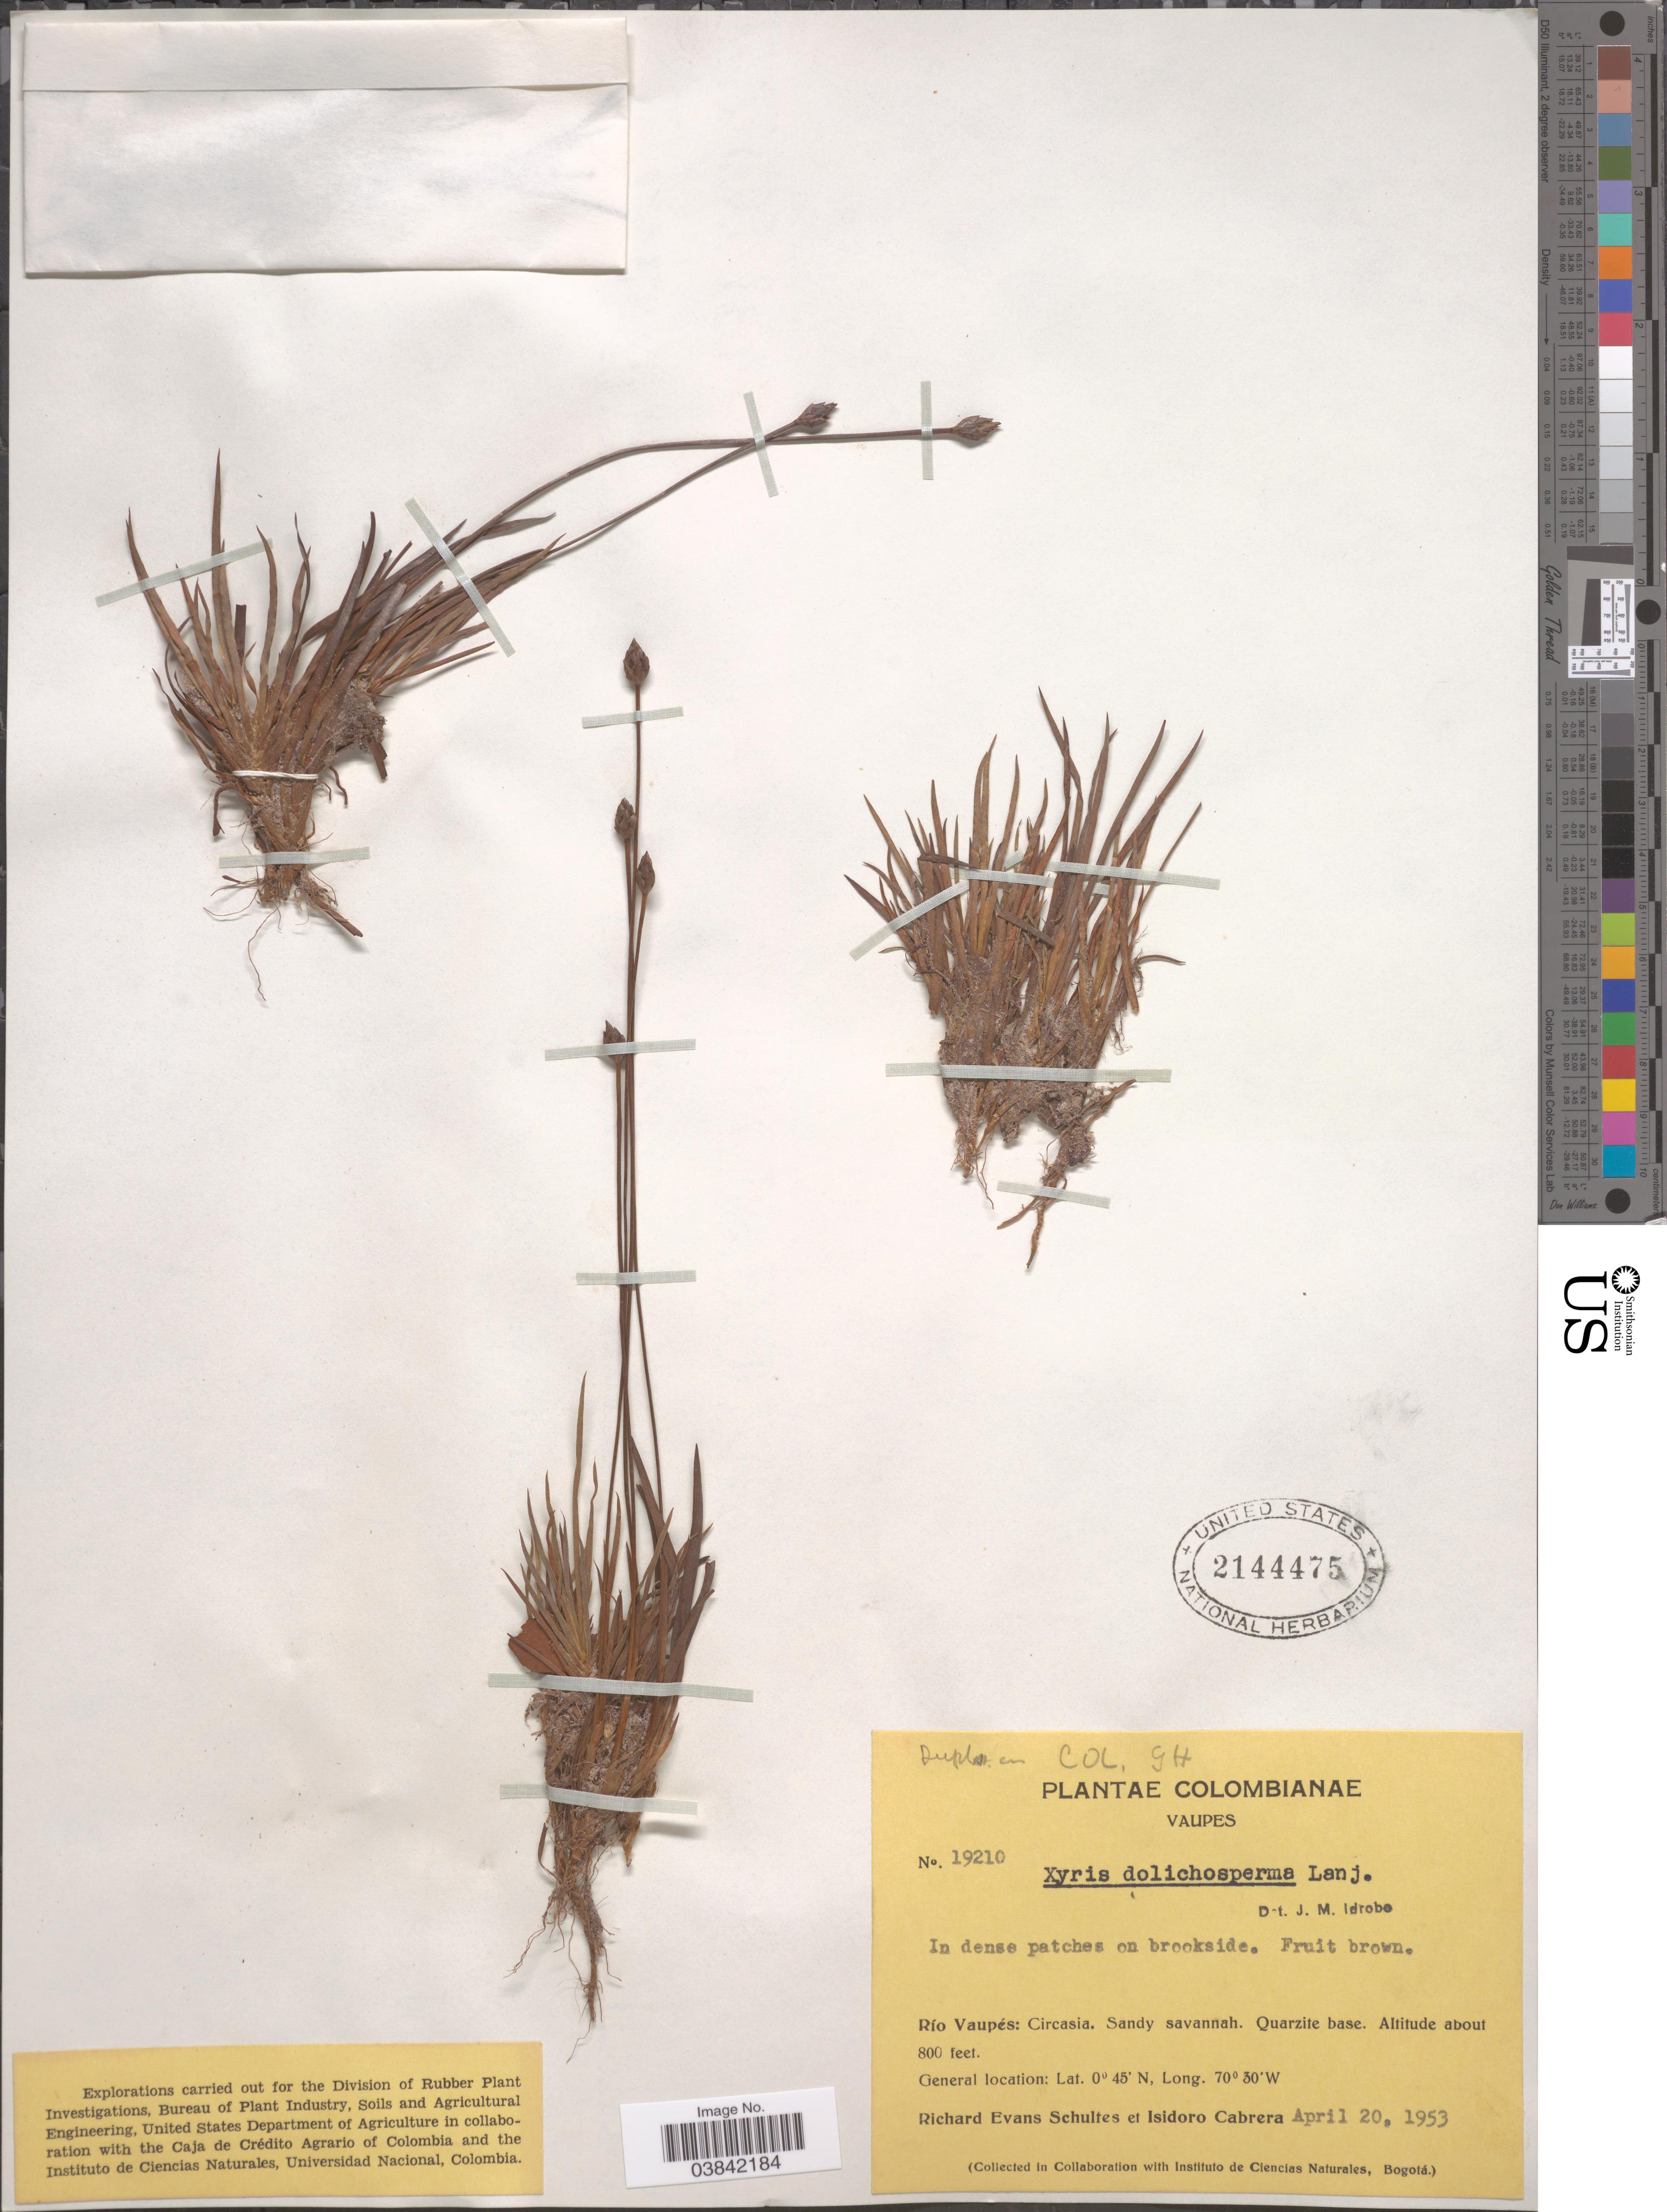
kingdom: Plantae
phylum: Tracheophyta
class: Liliopsida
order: Poales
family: Xyridaceae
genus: Xyris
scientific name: Xyris dolichosperma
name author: Lanj.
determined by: Idrobo, J. M.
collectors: R. E. Schultes & I. Cabrera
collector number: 19210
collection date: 1953-04-20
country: Colombia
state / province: Vaupés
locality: Río Vaupés: Circasia.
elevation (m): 244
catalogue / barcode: US 2144475